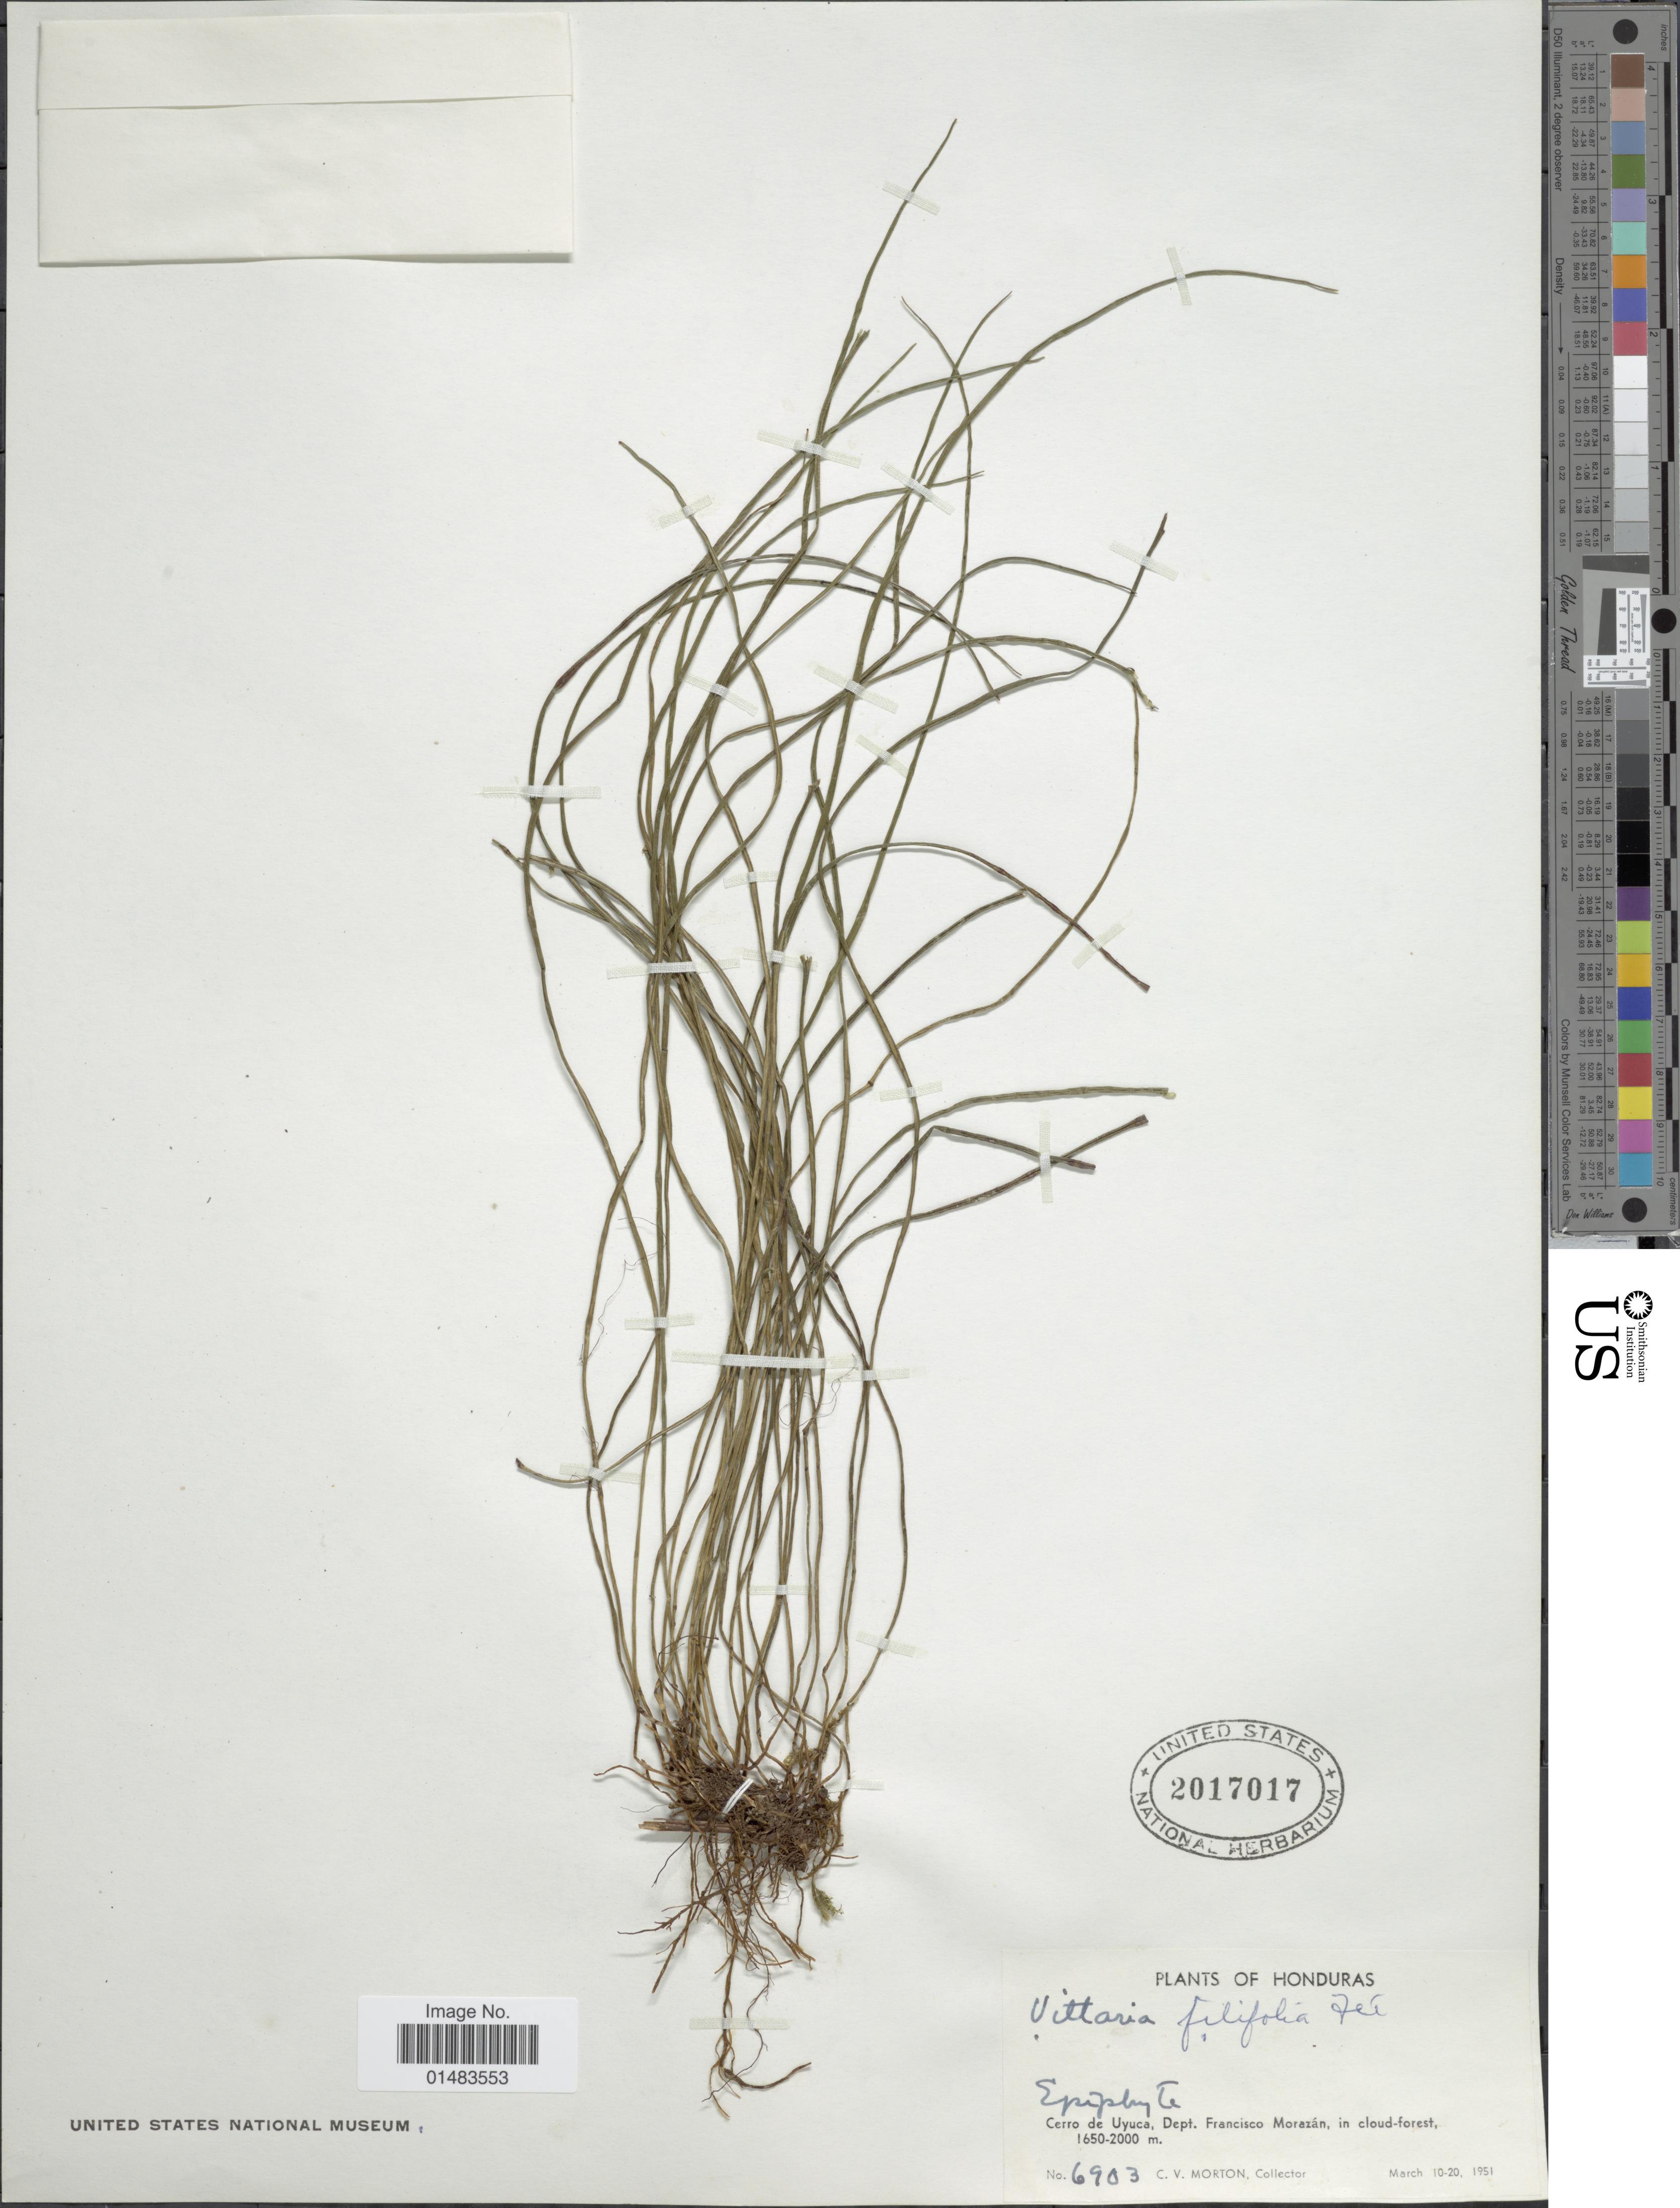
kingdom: Plantae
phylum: Tracheophyta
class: Polypodiopsida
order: Polypodiales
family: Pteridaceae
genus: Vittaria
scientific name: Vittaria graminifolia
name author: Kaulf.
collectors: C. V. Morton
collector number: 6903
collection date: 1951-03-10/1951-03-20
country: Honduras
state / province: Fco. Morazán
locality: Honduras, Cerro de Uyuca, in cloud forest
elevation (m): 1650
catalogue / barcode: US 2017017